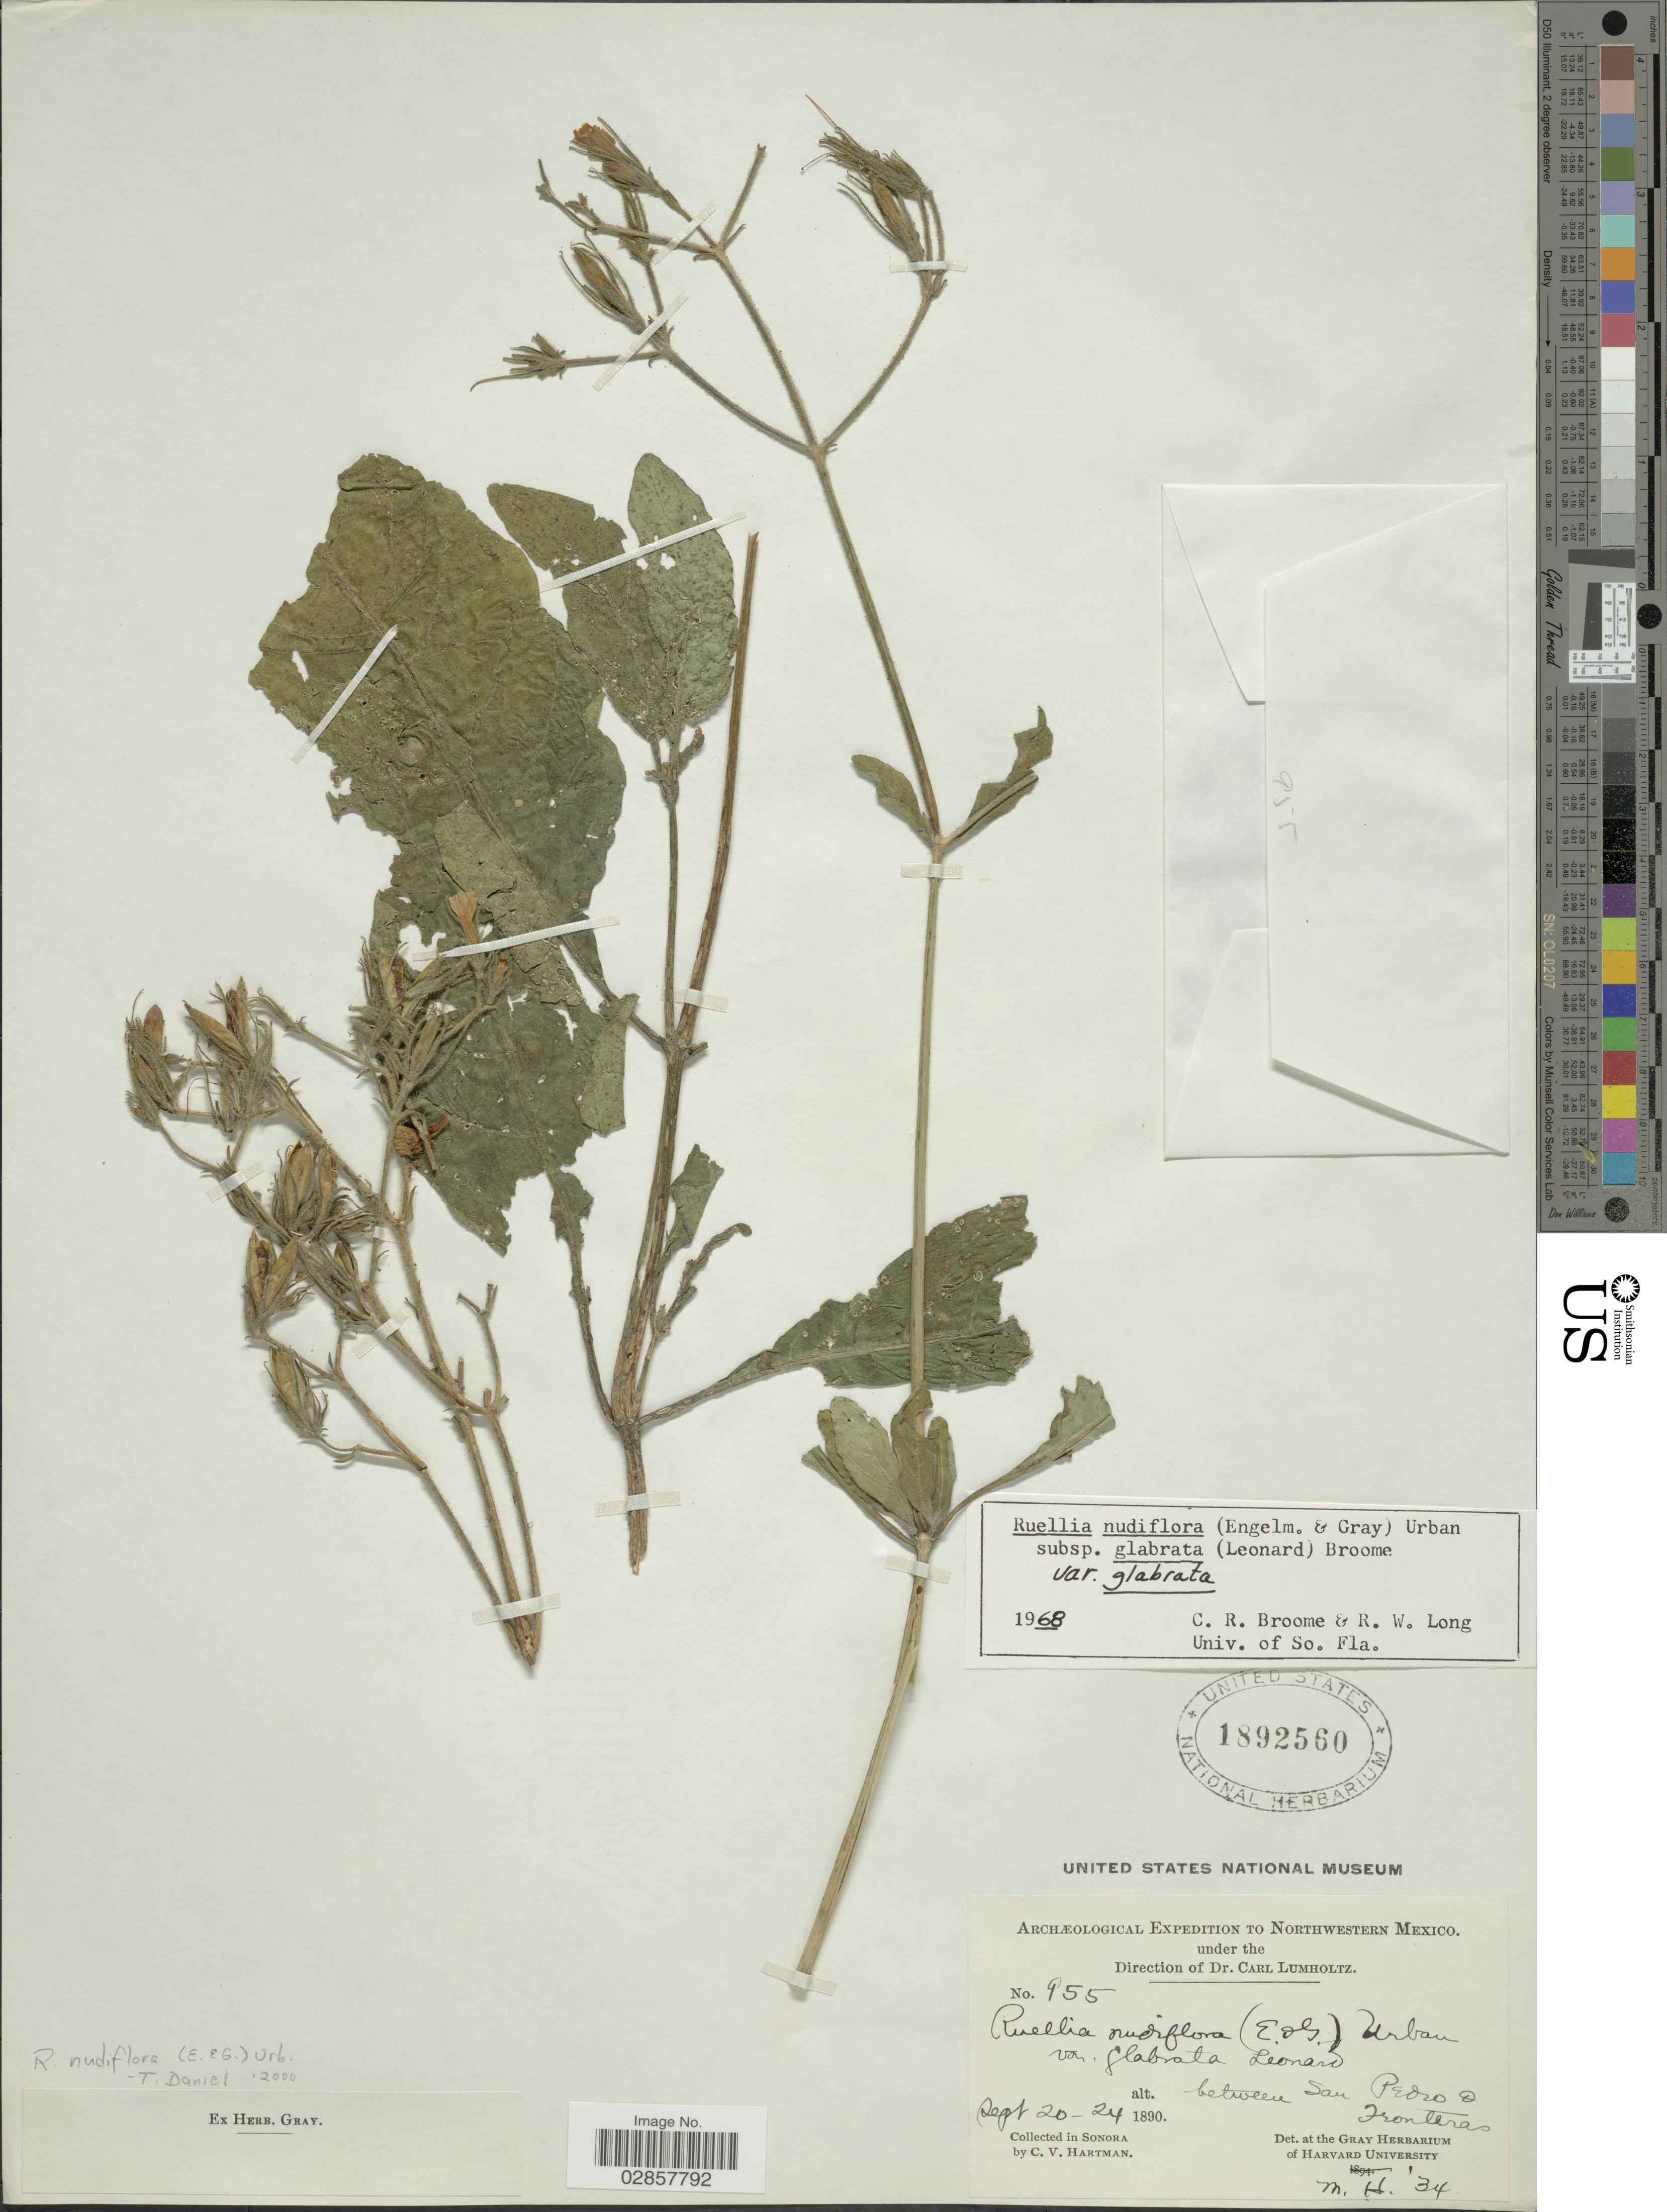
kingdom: Plantae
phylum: Tracheophyta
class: Magnoliopsida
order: Lamiales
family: Acanthaceae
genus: Ruellia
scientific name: Ruellia nudiflora var. glabrata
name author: Leonard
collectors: C. V. Hartman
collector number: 955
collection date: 1890-09-20/1890-09-24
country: Mexico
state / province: Sonora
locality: Northwestern Mexico, between san Pedro & Fronteras.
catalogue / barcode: US 1892560